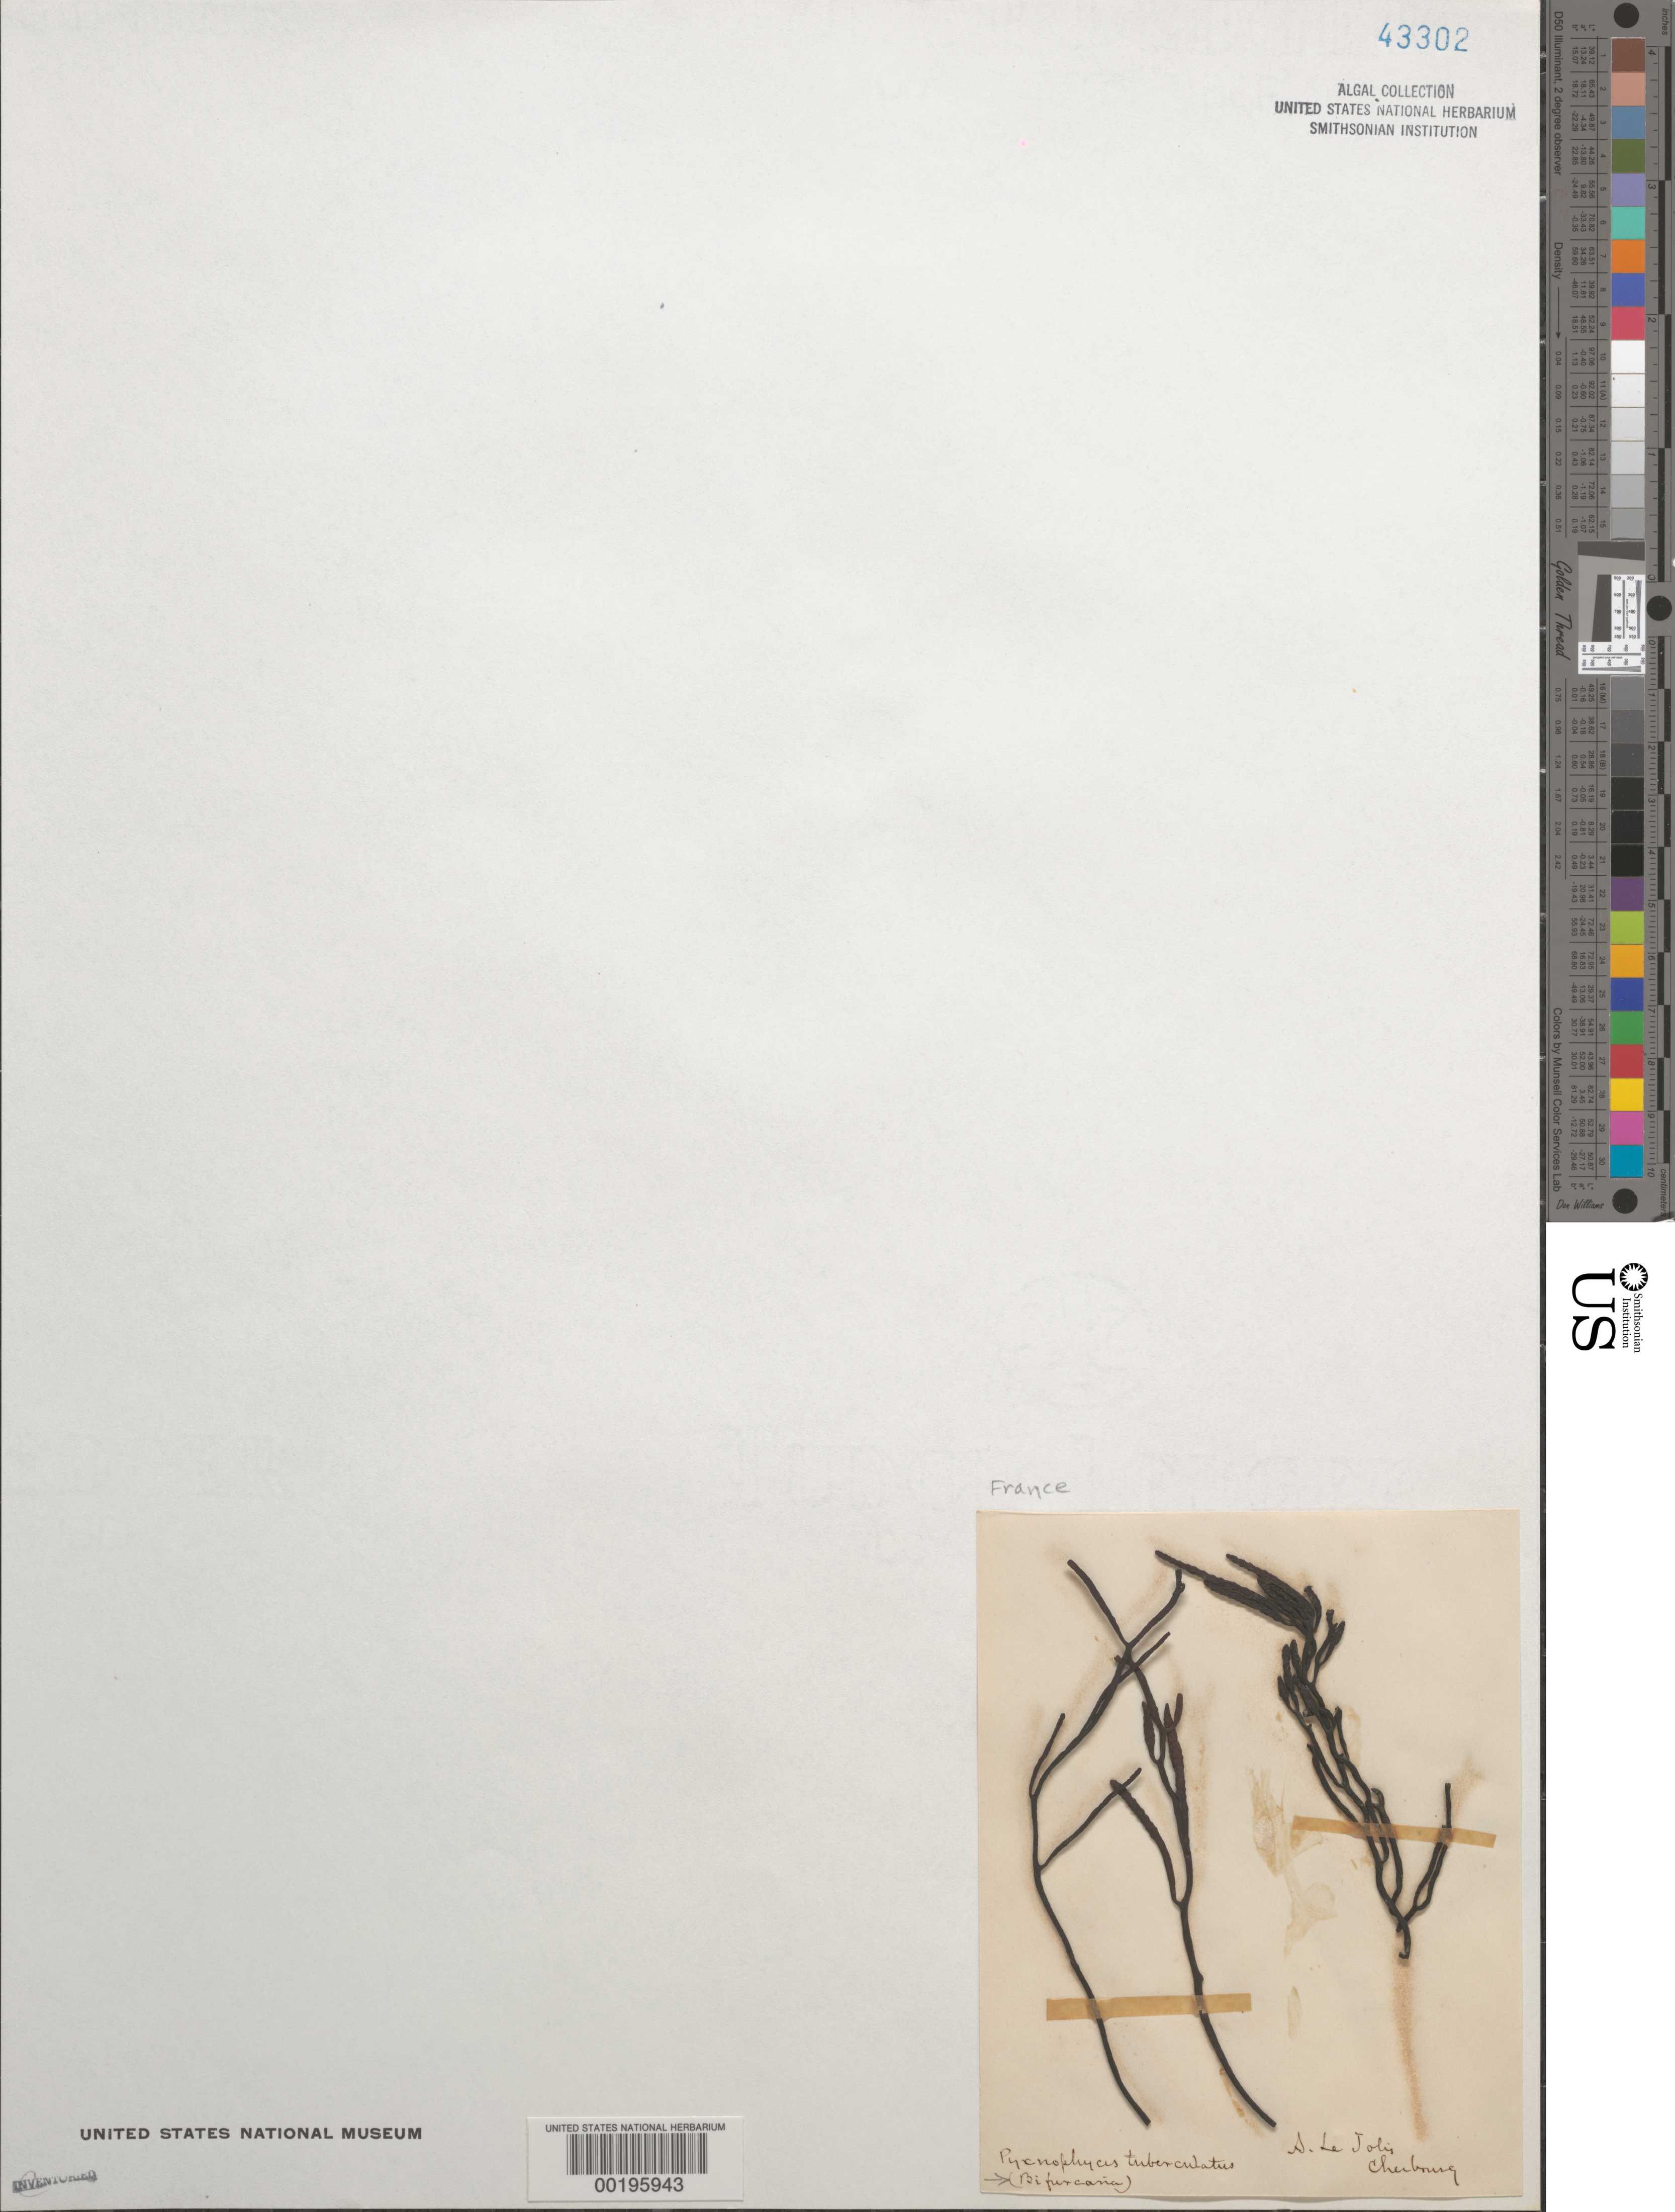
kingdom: Chromista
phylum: Ochrophyta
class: Phaeophyceae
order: Fucales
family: Sargassaceae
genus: Bifurcaria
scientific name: Bifurcaria bifurcata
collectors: A. F. Le Jolis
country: France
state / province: Normandie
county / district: Manche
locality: Cherbourg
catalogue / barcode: US 43302